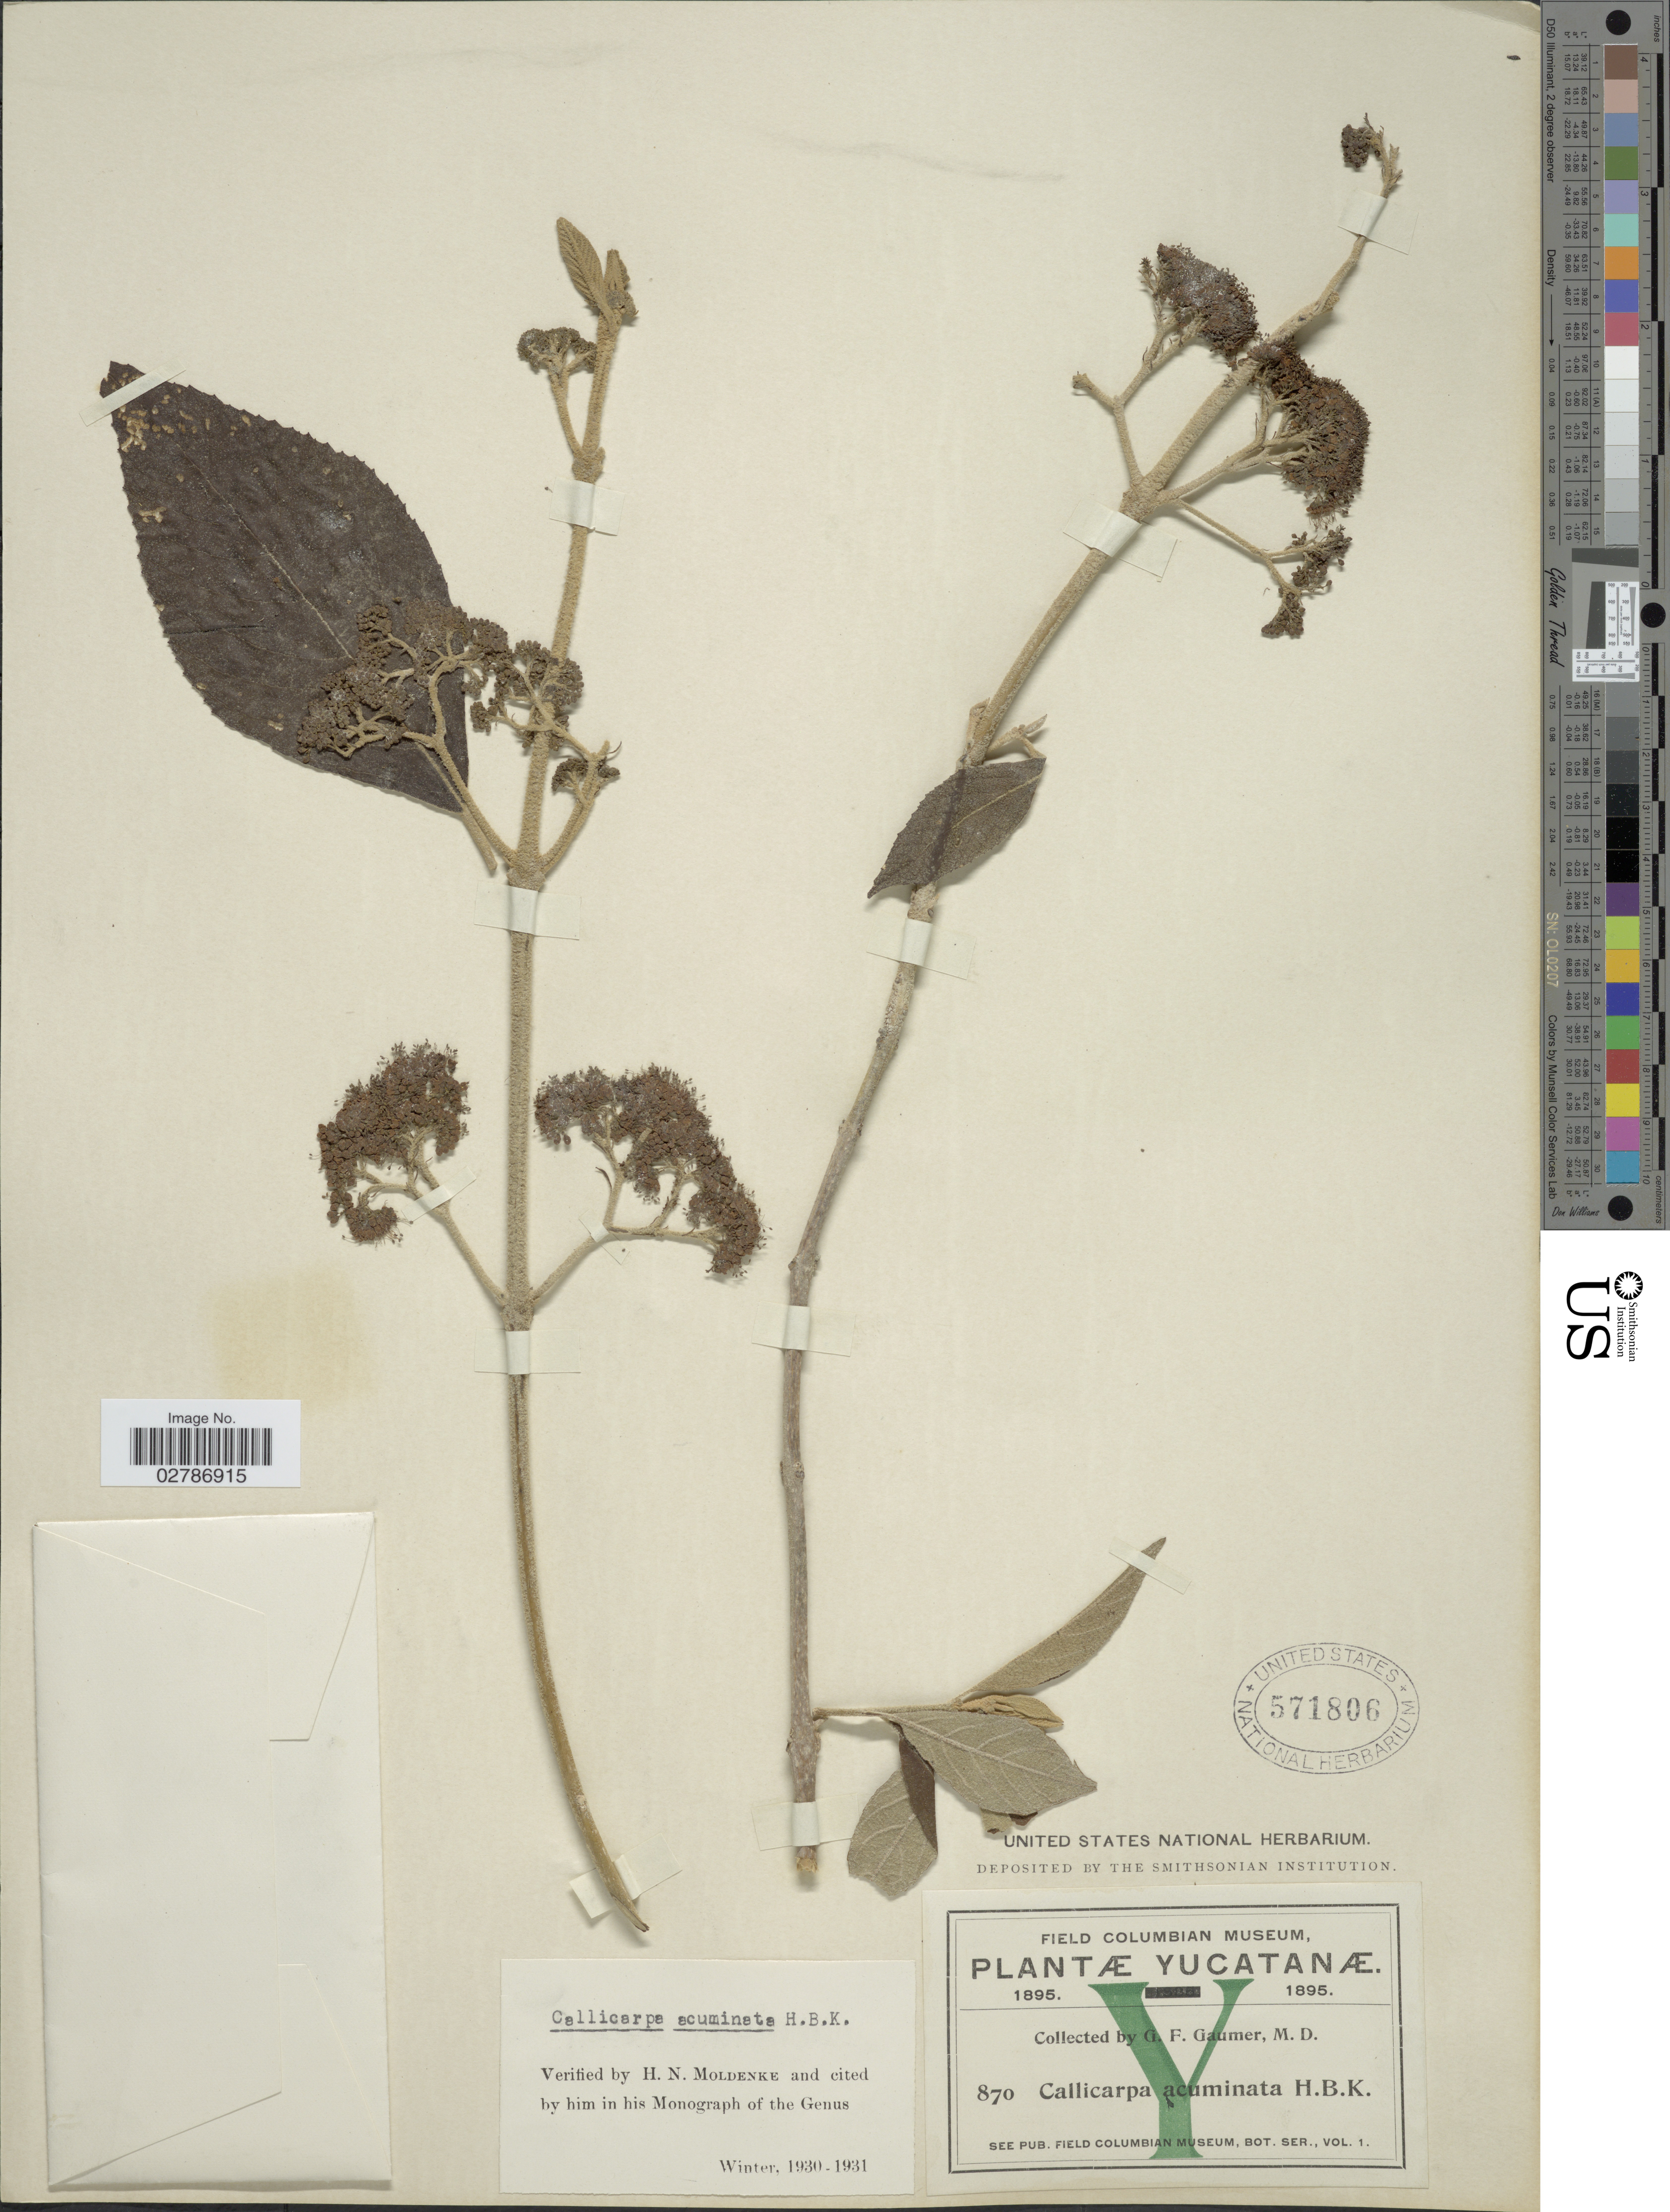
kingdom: Plantae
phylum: Tracheophyta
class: Magnoliopsida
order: Lamiales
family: Lamiaceae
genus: Callicarpa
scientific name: Callicarpa acuminata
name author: Kunth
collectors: G. F. Gaumer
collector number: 870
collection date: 1895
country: Mexico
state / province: Yucatán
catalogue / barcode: US 571806